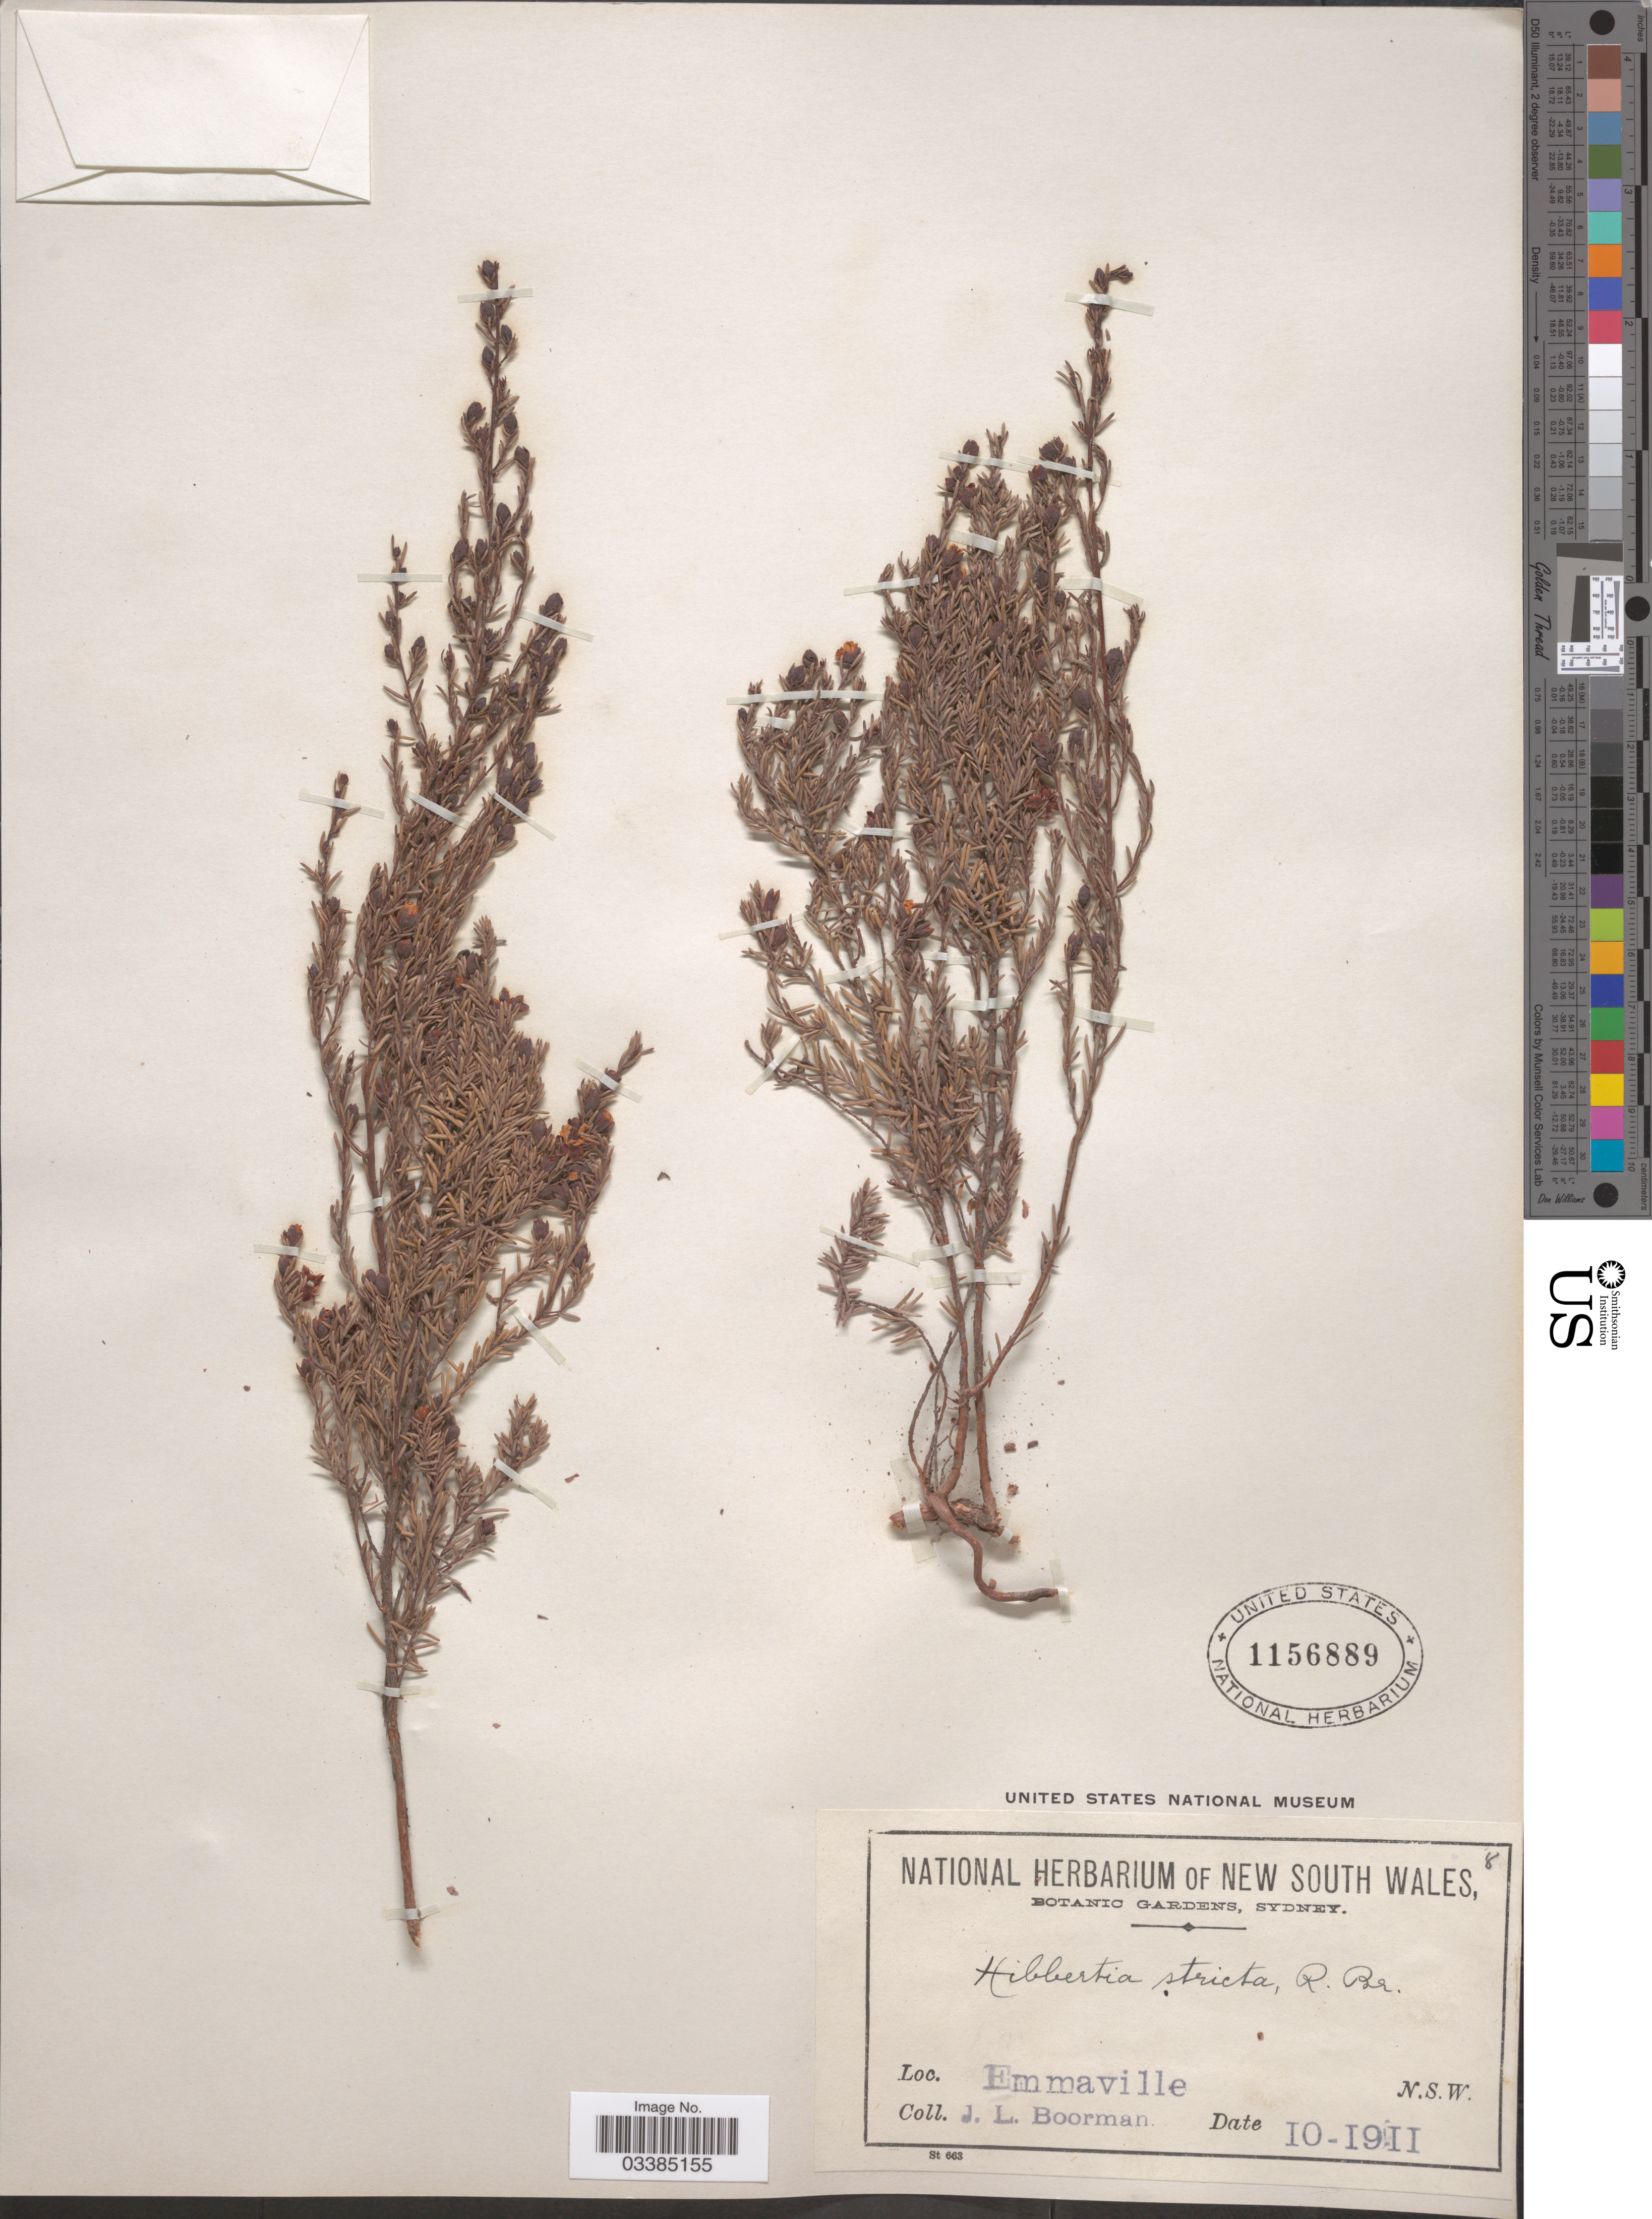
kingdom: Plantae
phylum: Tracheophyta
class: Magnoliopsida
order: Dilleniales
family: Dilleniaceae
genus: Hibbertia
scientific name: Hibbertia stricta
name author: R. Br. ex DC.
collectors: J. Boorman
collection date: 1911-10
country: Australia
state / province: New South Wales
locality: Emmaville.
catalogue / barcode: US 1156889